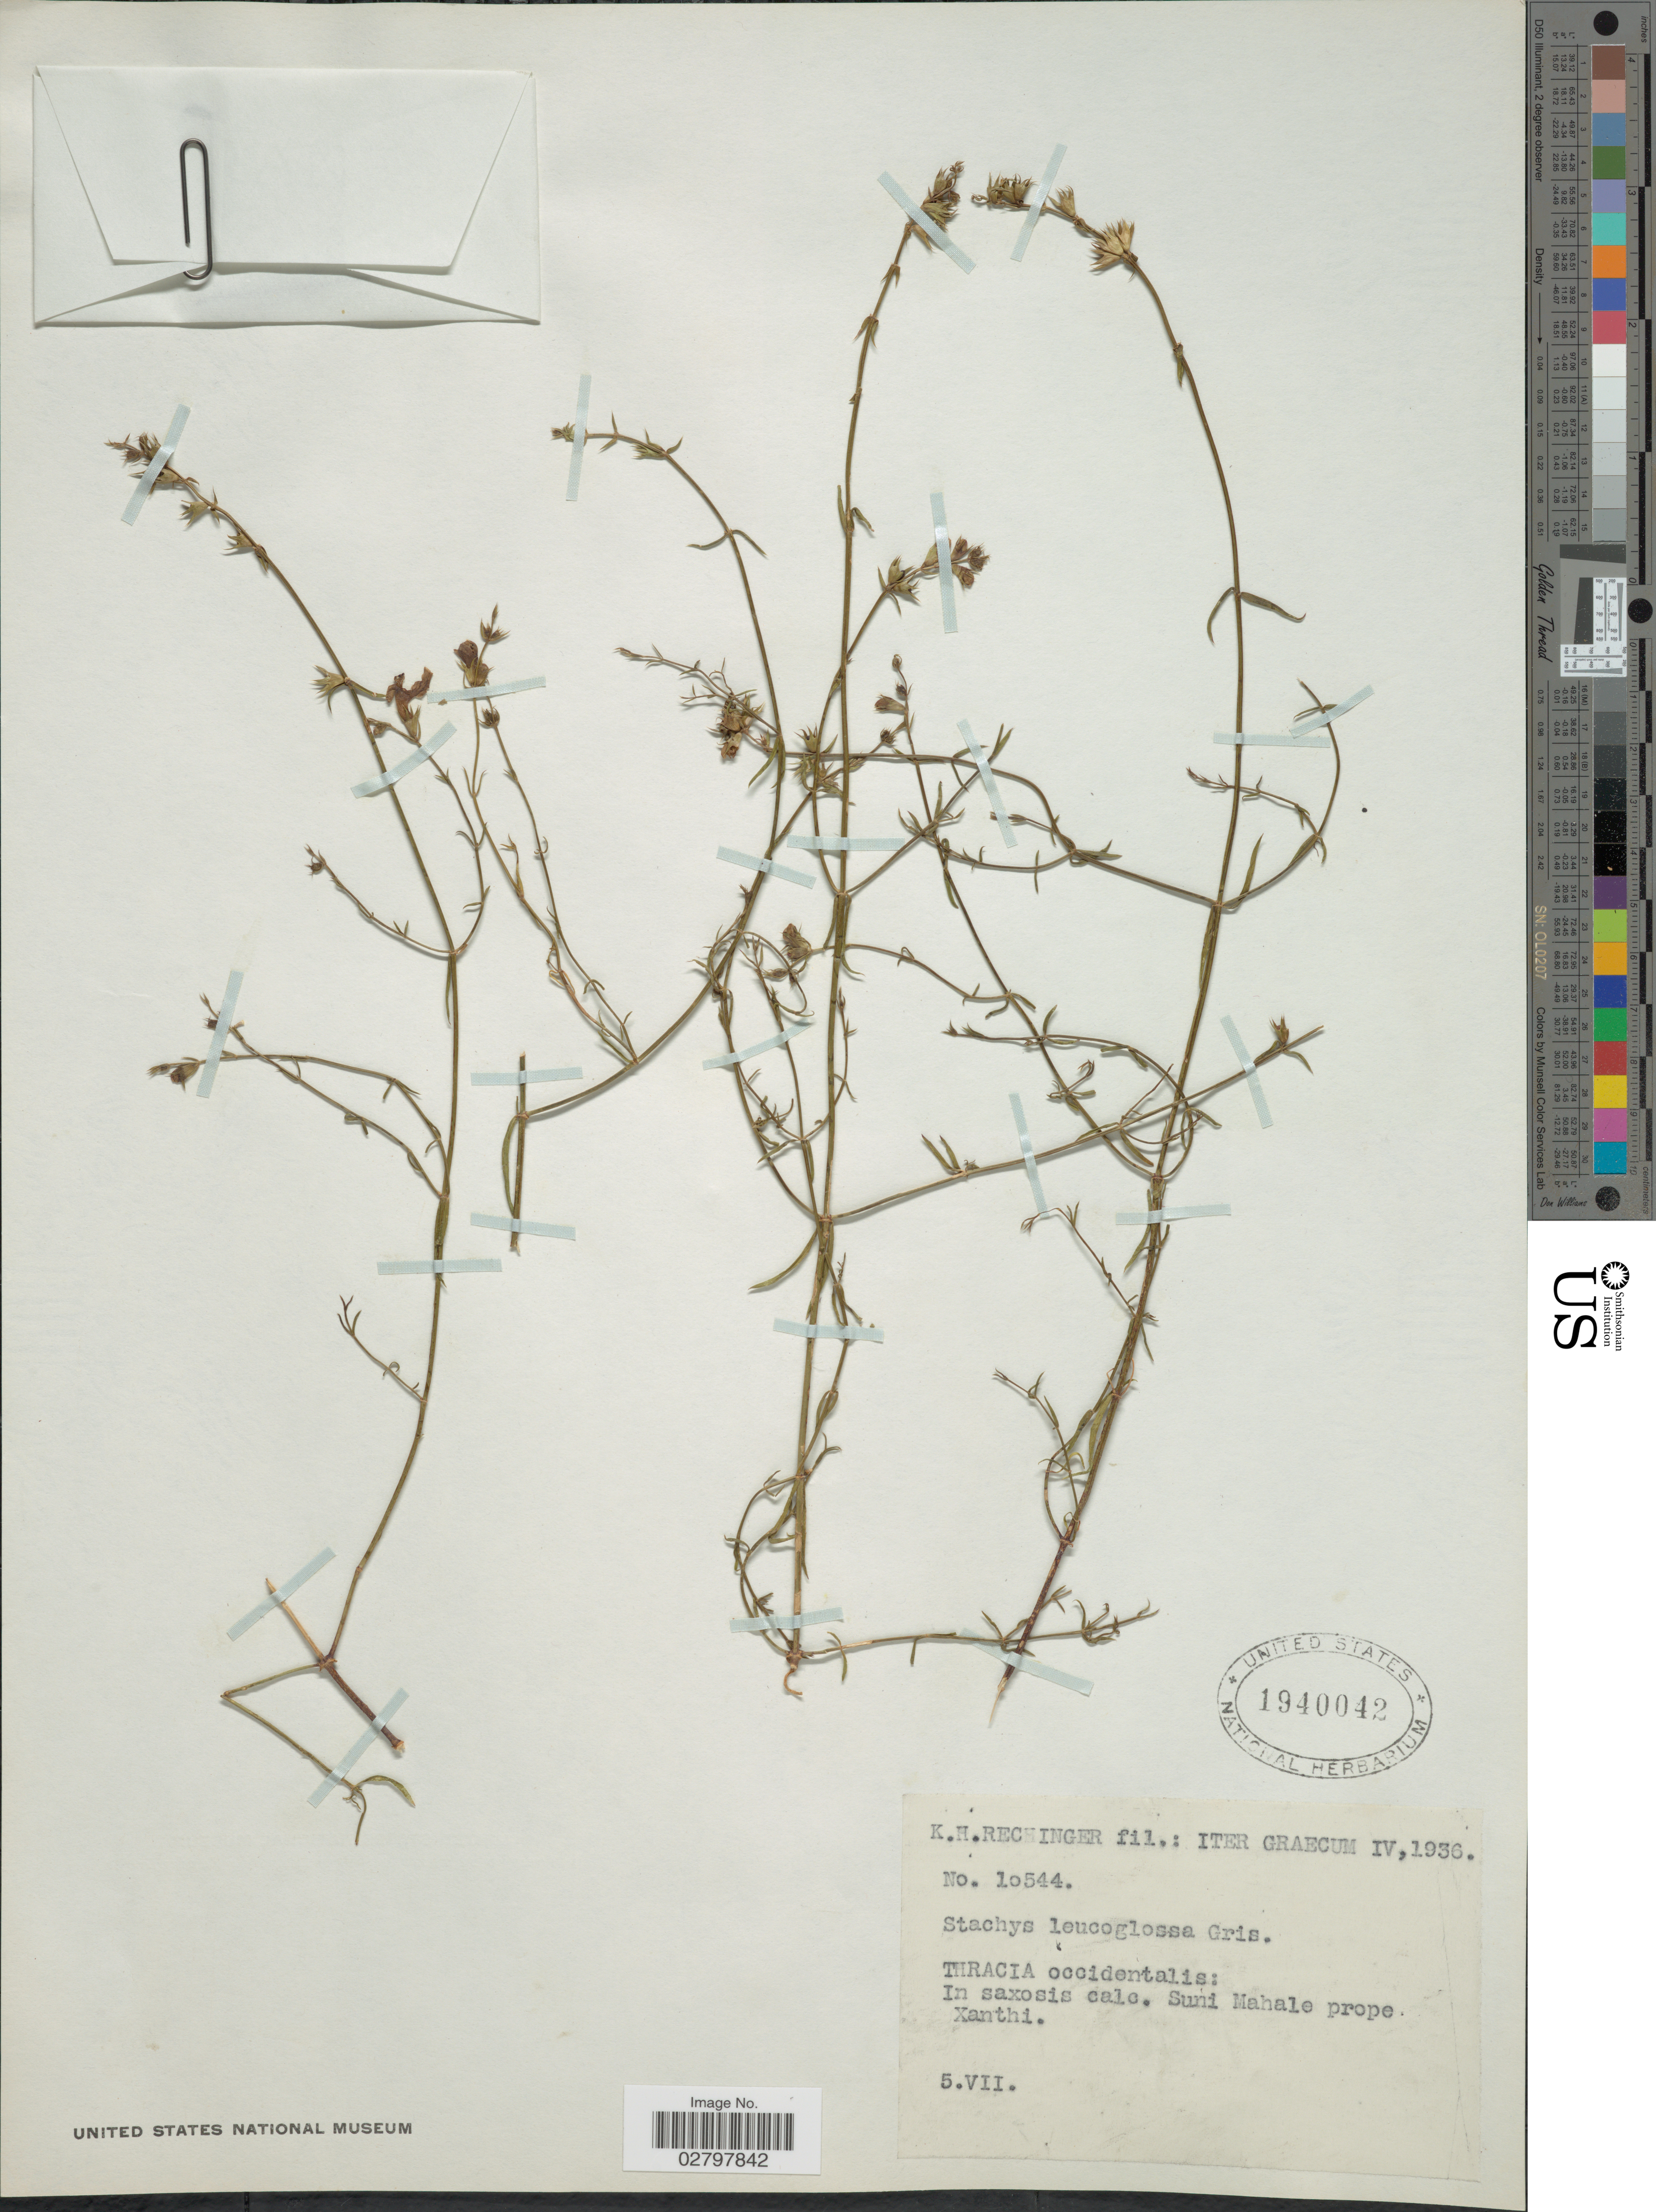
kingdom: Plantae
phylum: Tracheophyta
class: Magnoliopsida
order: Lamiales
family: Lamiaceae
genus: Stachys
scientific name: Stachys leucoglossa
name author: Griseb.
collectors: K. H. Rechinger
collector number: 10544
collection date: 1936-07-05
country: Greece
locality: Thracia occidentalis: In saxosis calc. Suni Mahale prope Xanthi.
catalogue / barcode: US 1940042